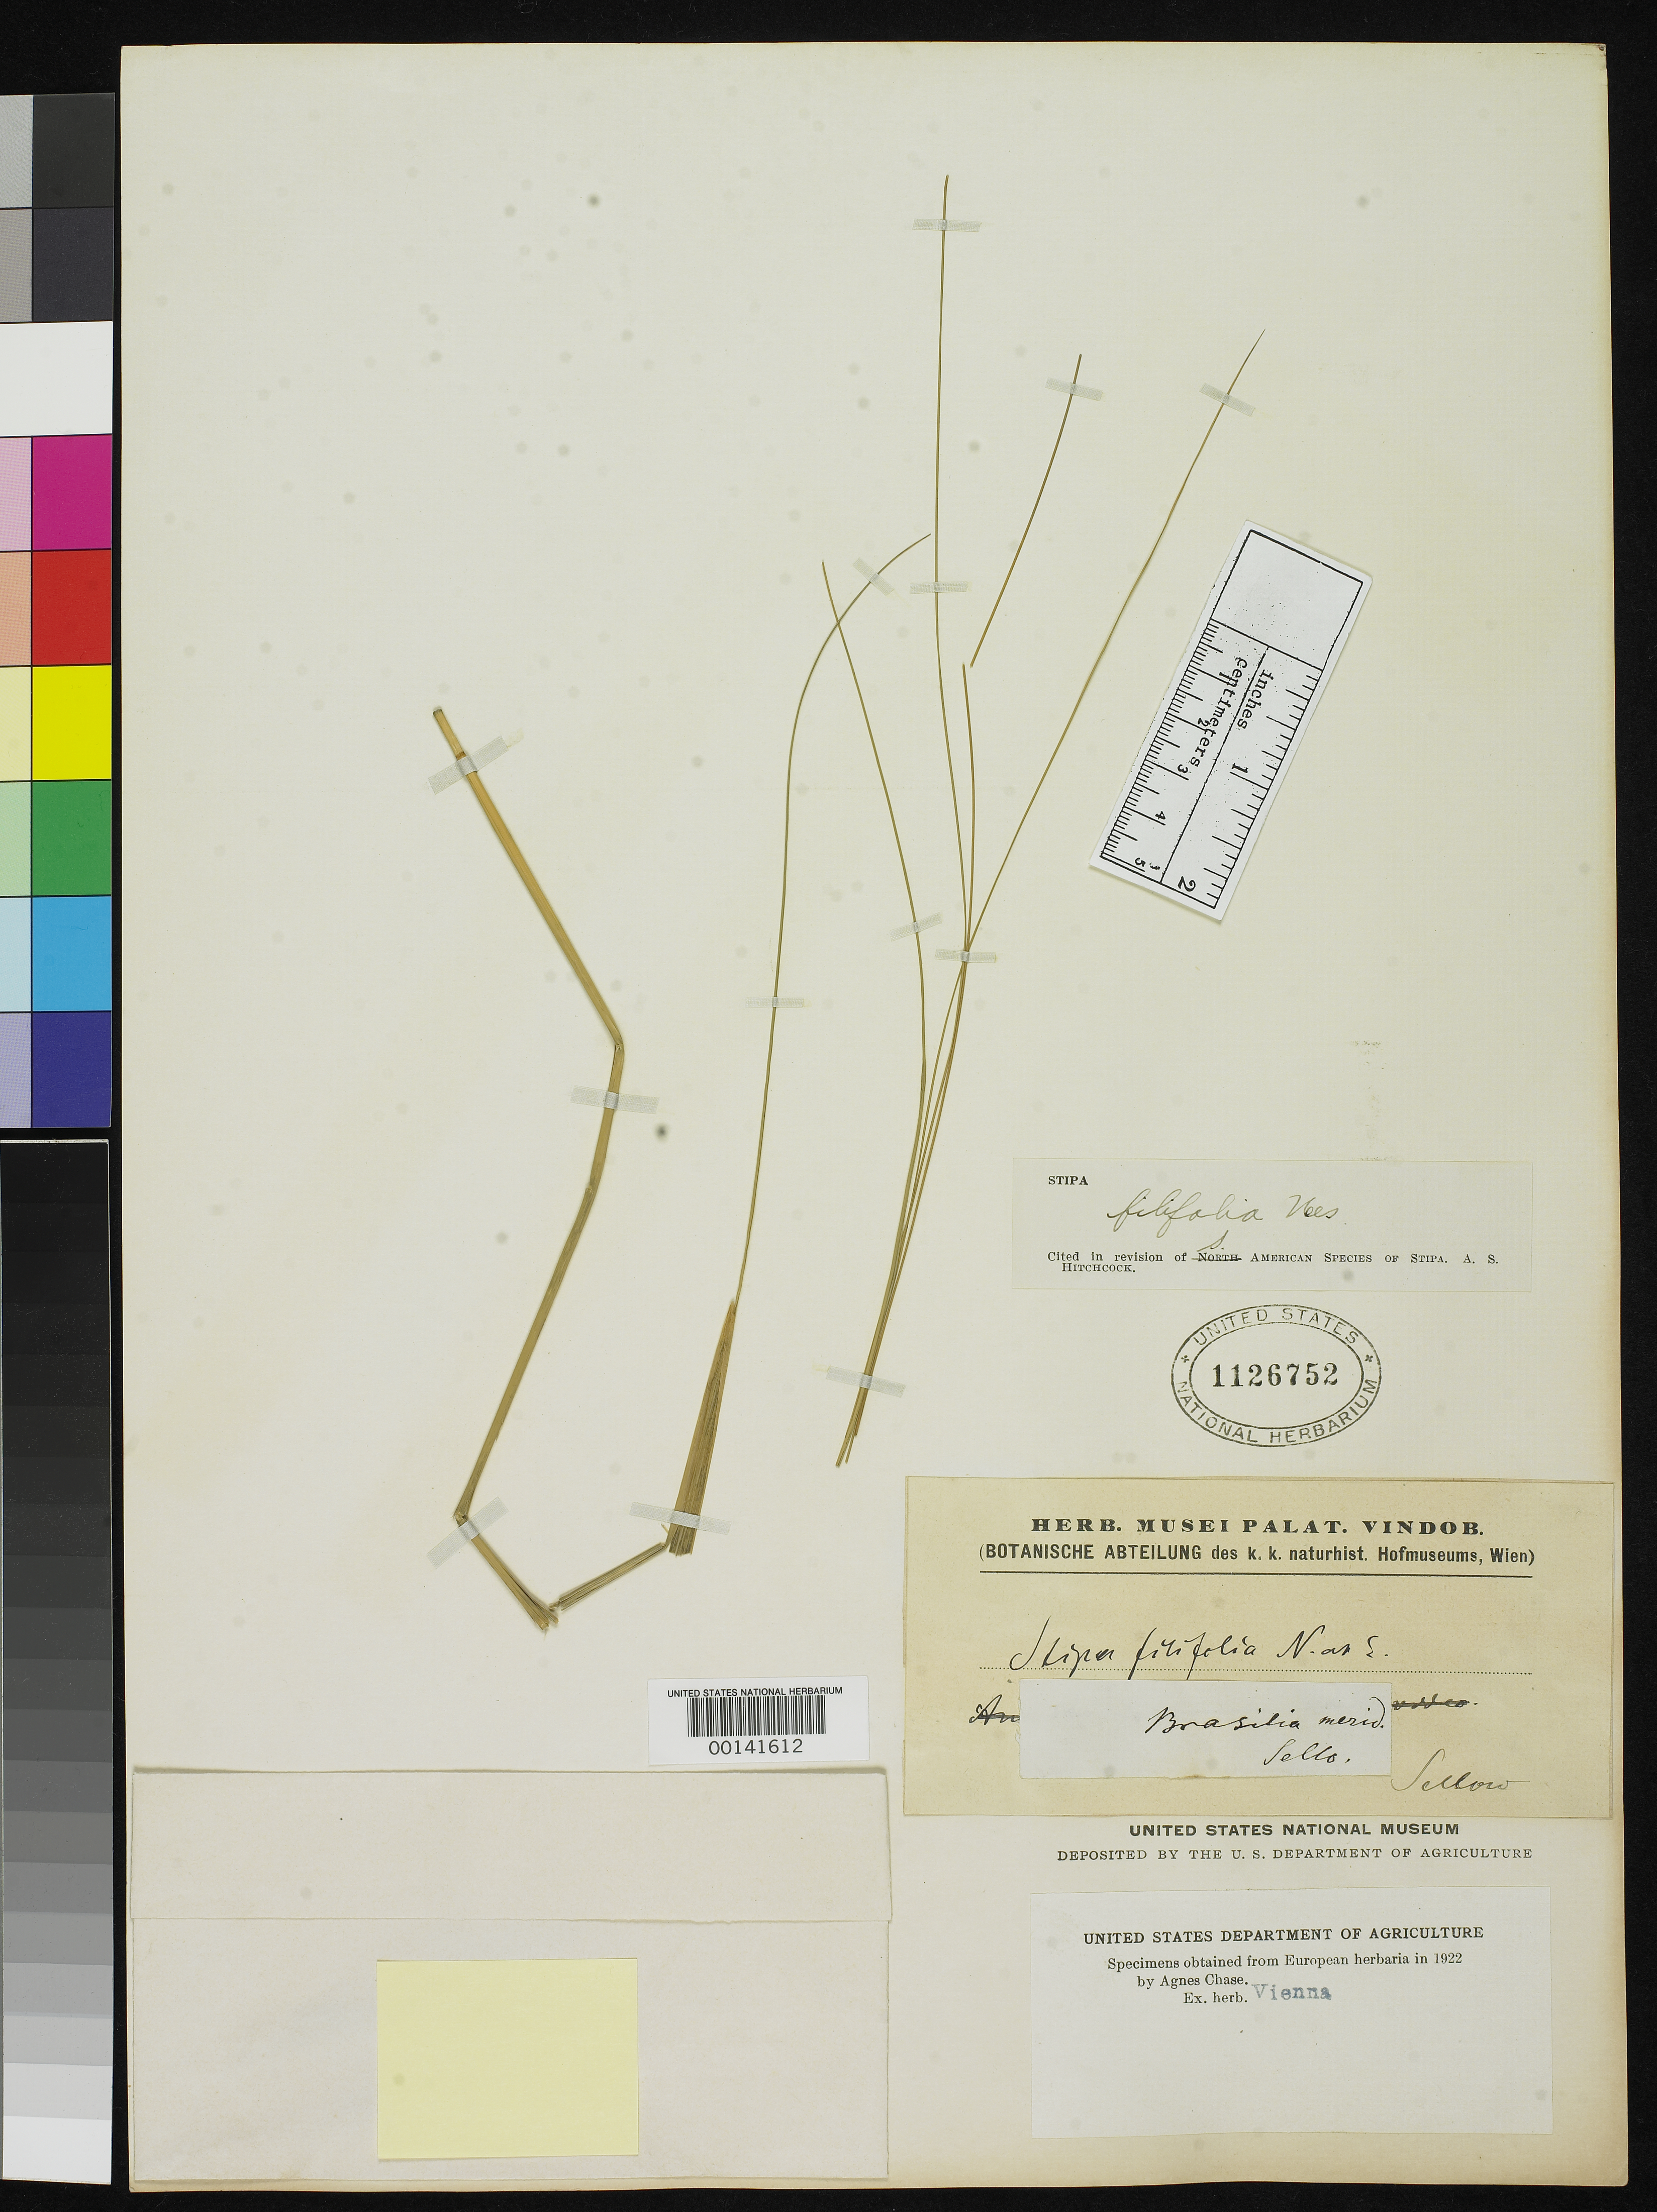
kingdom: Plantae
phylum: Tracheophyta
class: Liliopsida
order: Poales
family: Poaceae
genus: Stipa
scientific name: Stipa filifolia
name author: Nees in Mart.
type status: Isotype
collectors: F. Sellow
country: Uruguay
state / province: Montevideo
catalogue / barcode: US 1126752